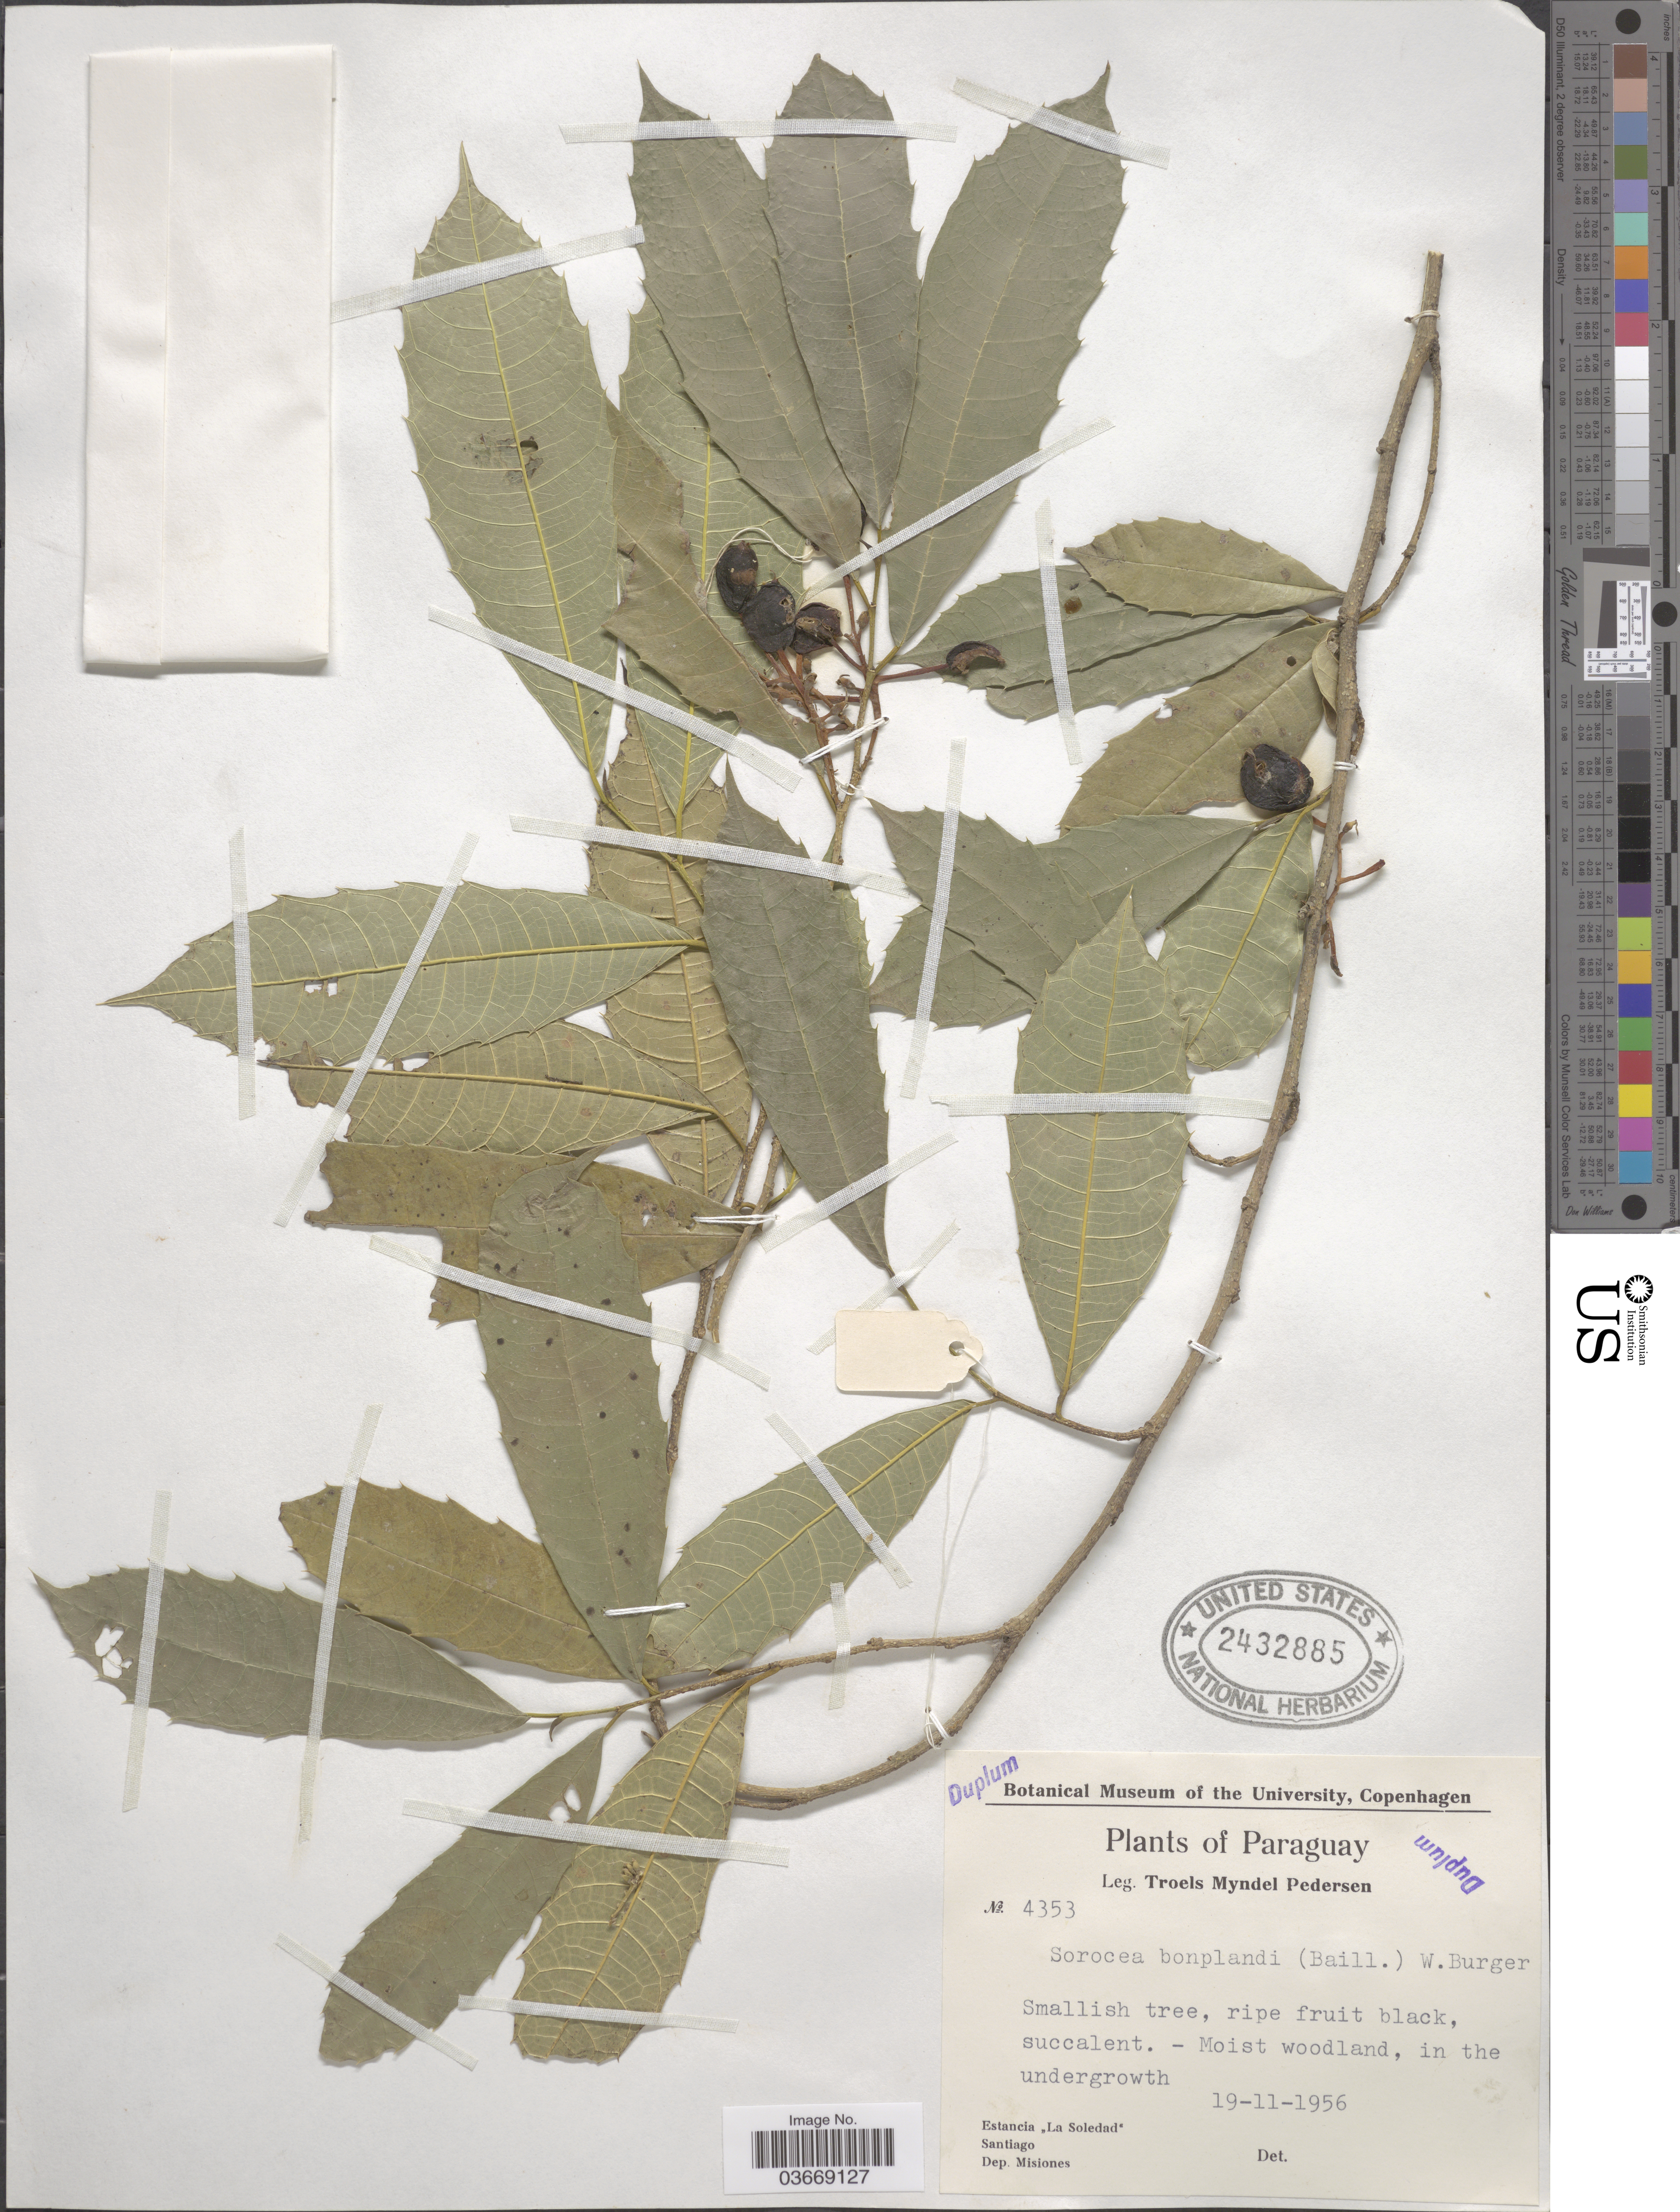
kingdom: Plantae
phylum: Tracheophyta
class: Magnoliopsida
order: Rosales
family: Moraceae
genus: Sorocea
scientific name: Sorocea ilicifolia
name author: Miq.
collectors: T. Pederson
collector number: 4353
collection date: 1956-11-19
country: Paraguay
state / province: Misiones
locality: Estancia "La Soledad". Santiago. Dep. Misiones.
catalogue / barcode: US 2432885